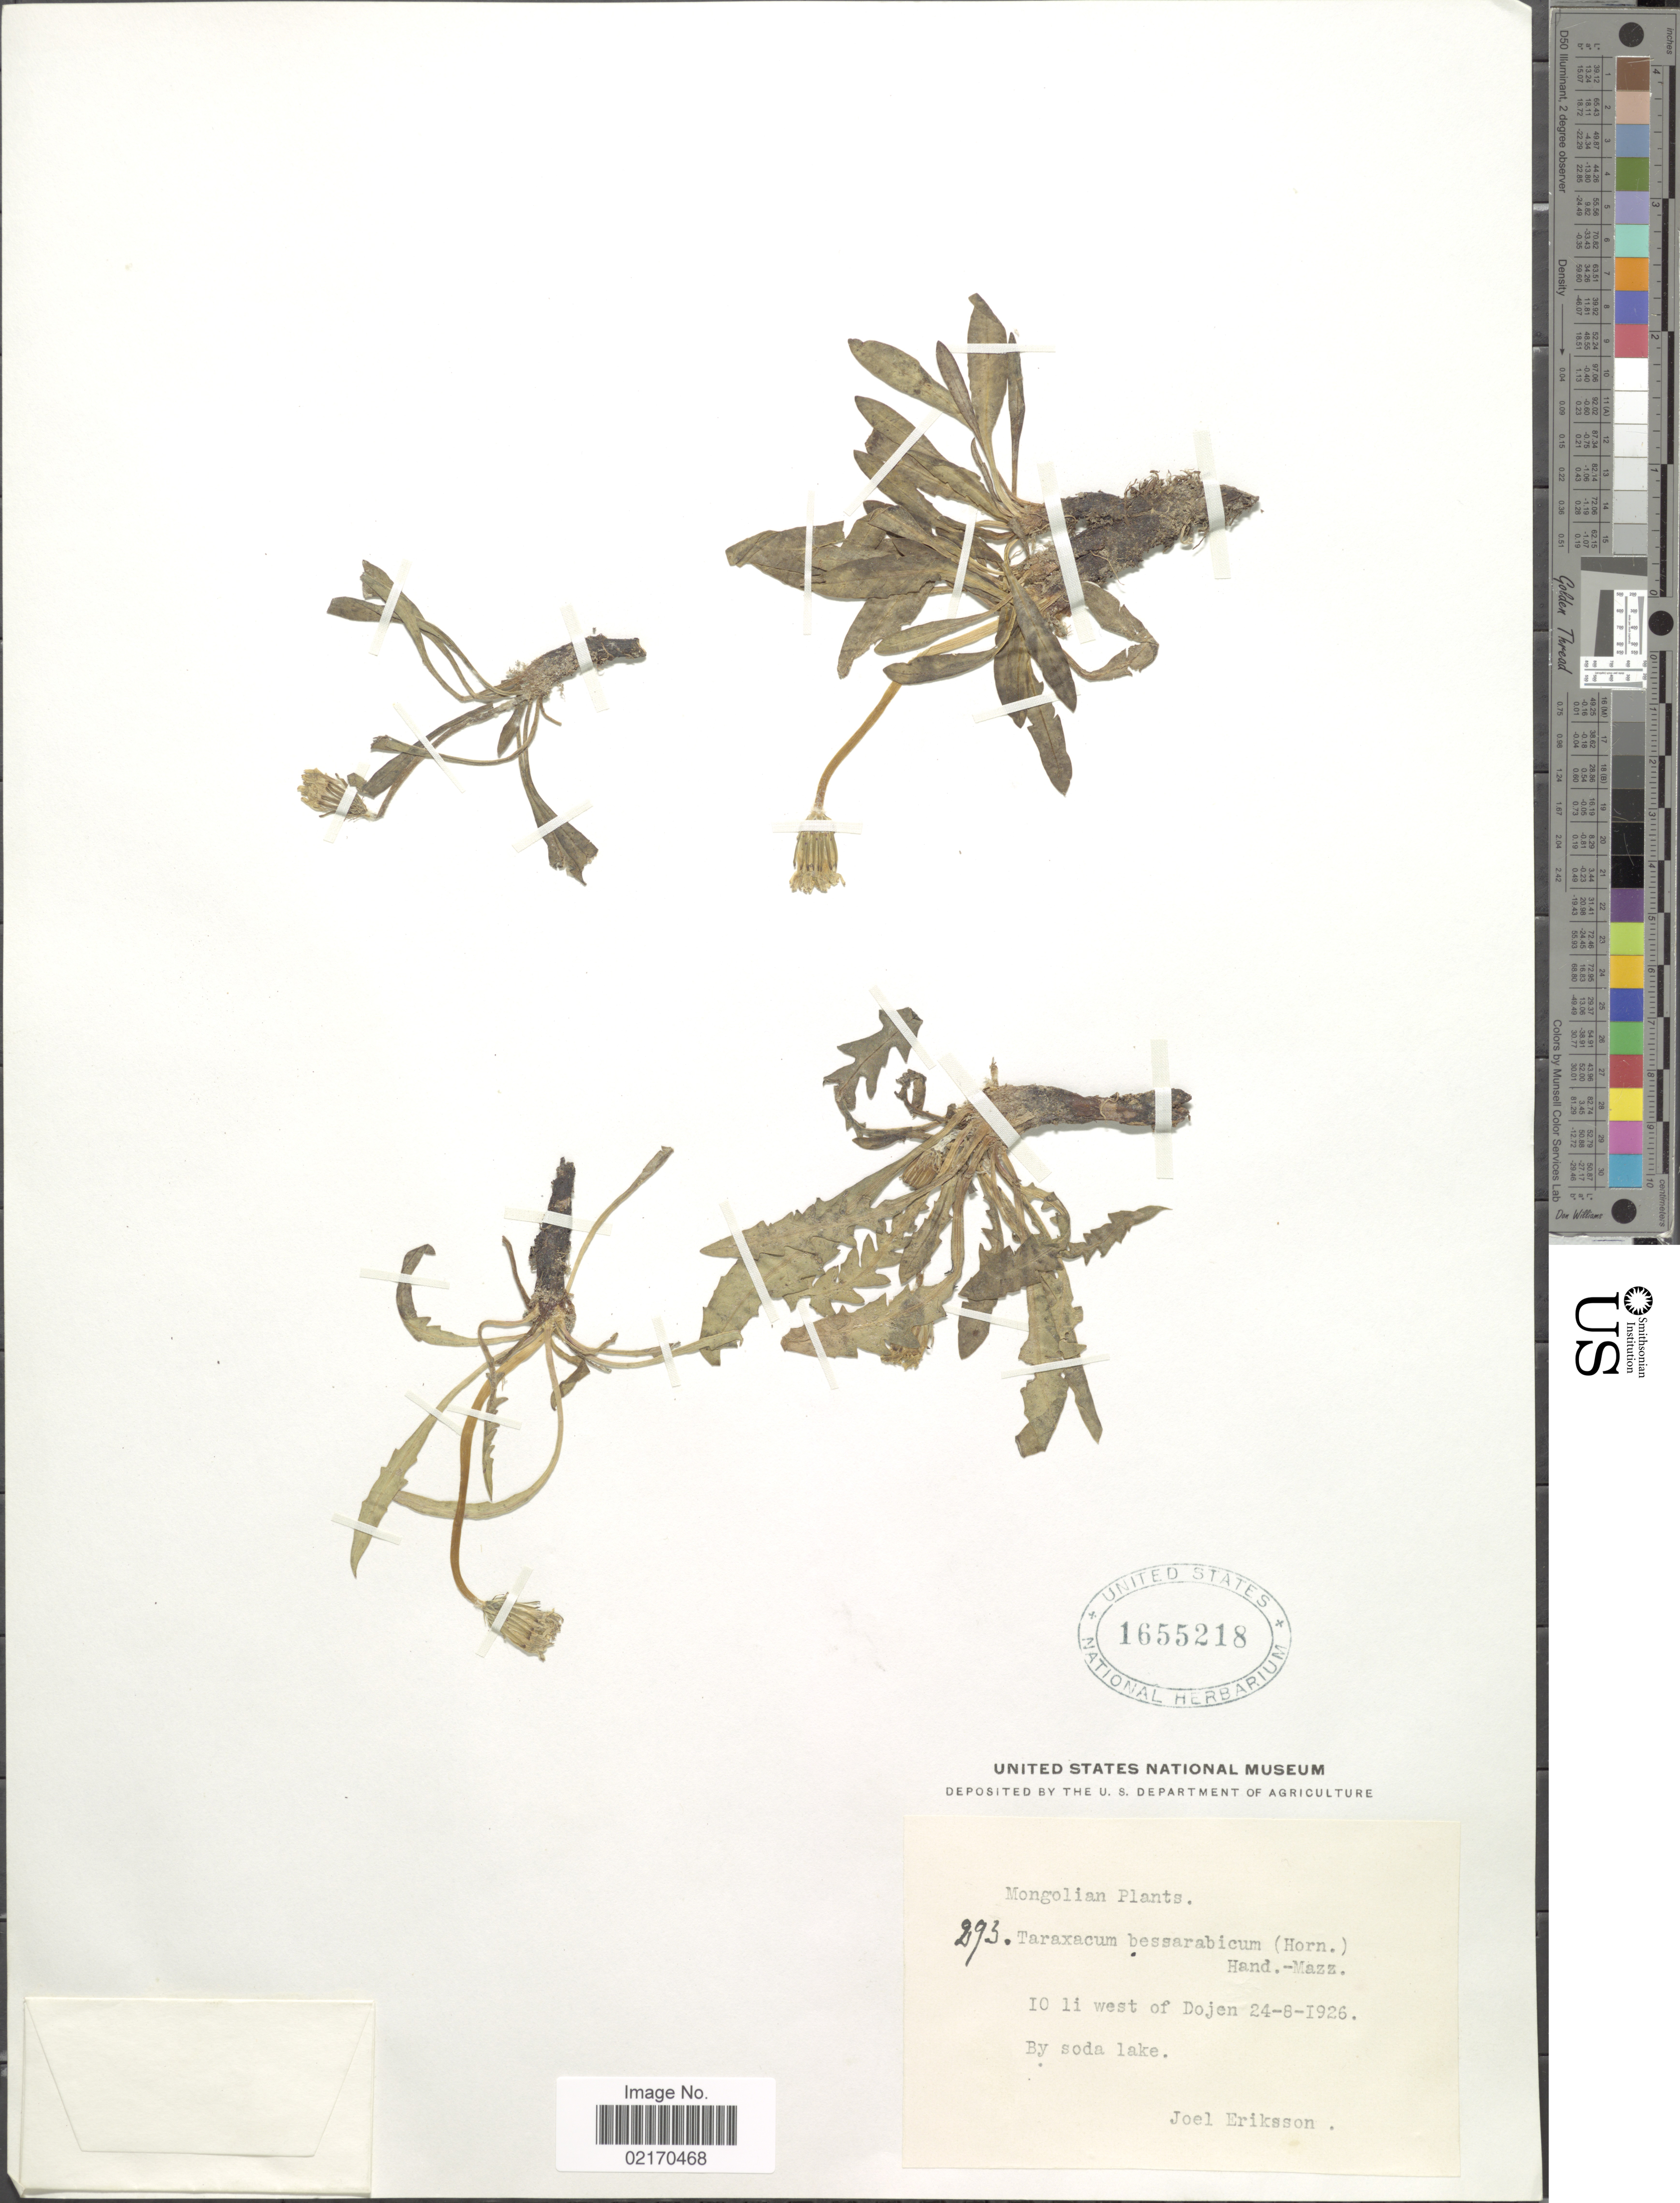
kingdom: Plantae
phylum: Tracheophyta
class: Magnoliopsida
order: Asterales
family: Asteraceae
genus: Taraxacum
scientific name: Taraxacum bessarabicum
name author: (Hornem.) Hand.-Mazz.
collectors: J. Eriksson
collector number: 293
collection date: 1926-08-24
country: Mongolia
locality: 10 li west of Dojem, by soda lake.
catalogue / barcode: US 1655218